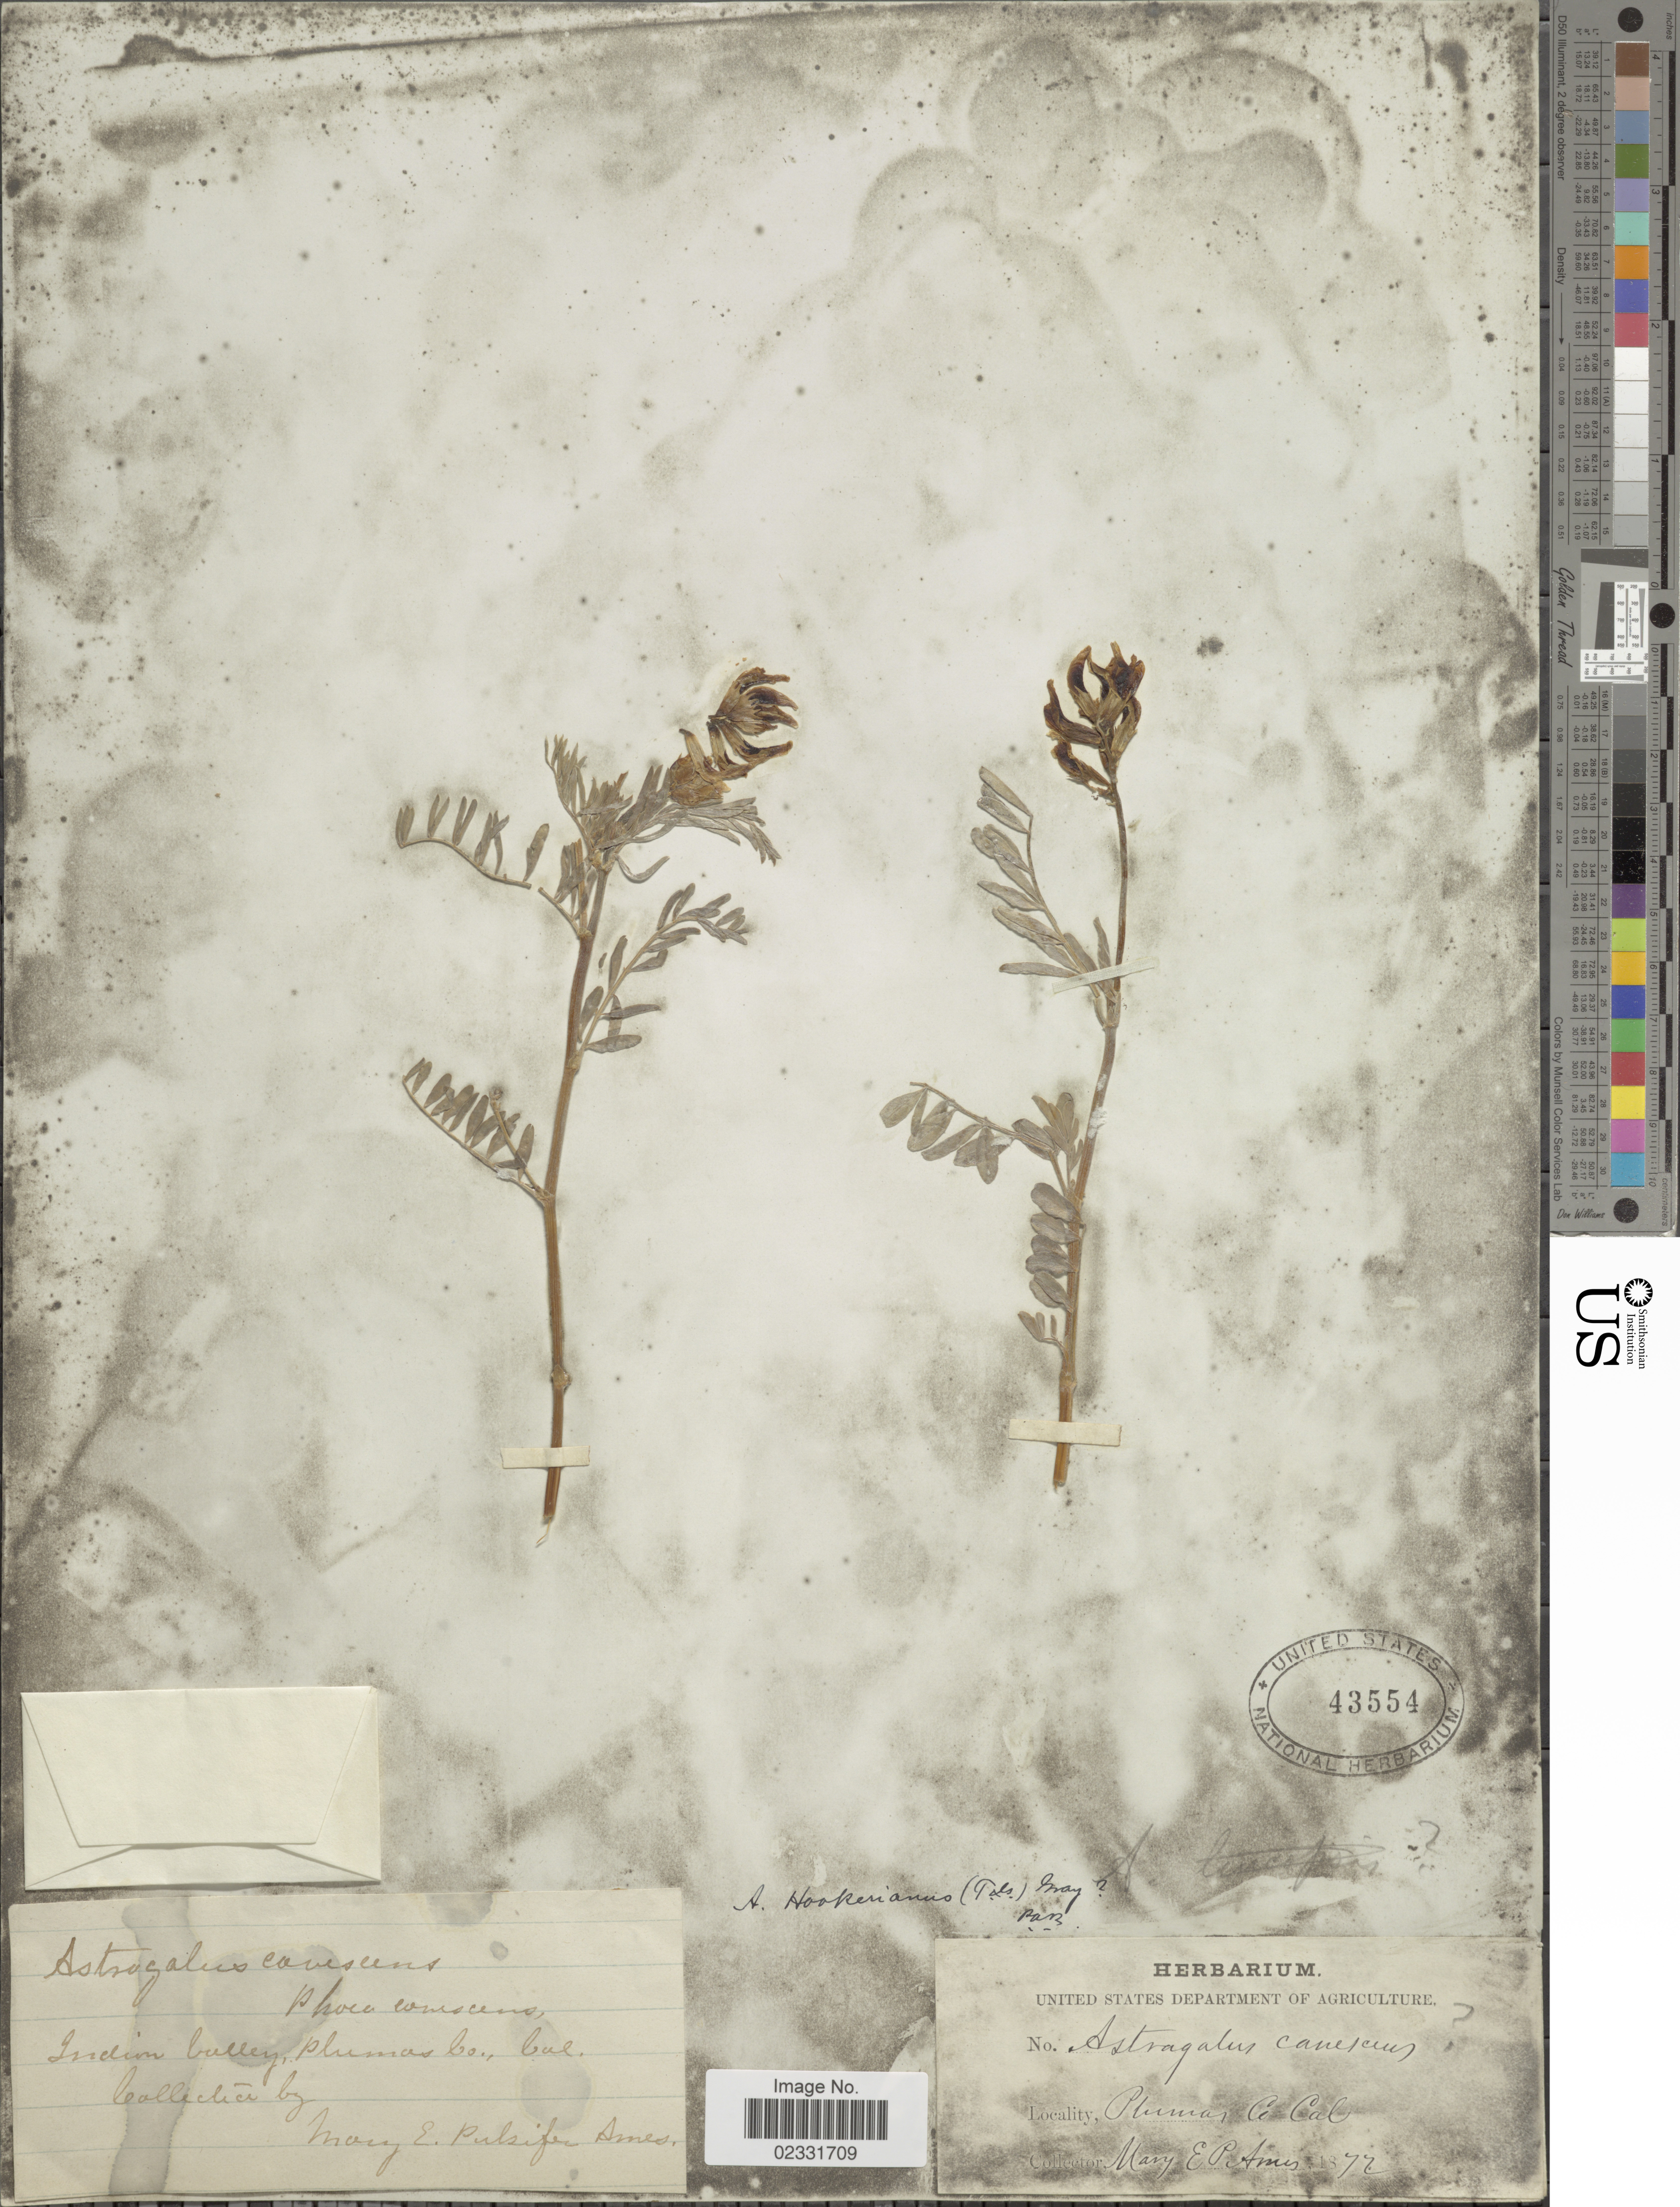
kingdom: Plantae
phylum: Tracheophyta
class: Magnoliopsida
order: Fabales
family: Fabaceae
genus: Astragalus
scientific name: Astragalus hookerianus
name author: D. Dietr.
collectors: M. E. P. Ames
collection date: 1872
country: United States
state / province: California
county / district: Plumas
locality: Indian Valley, Plumas Co.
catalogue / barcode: US 43554